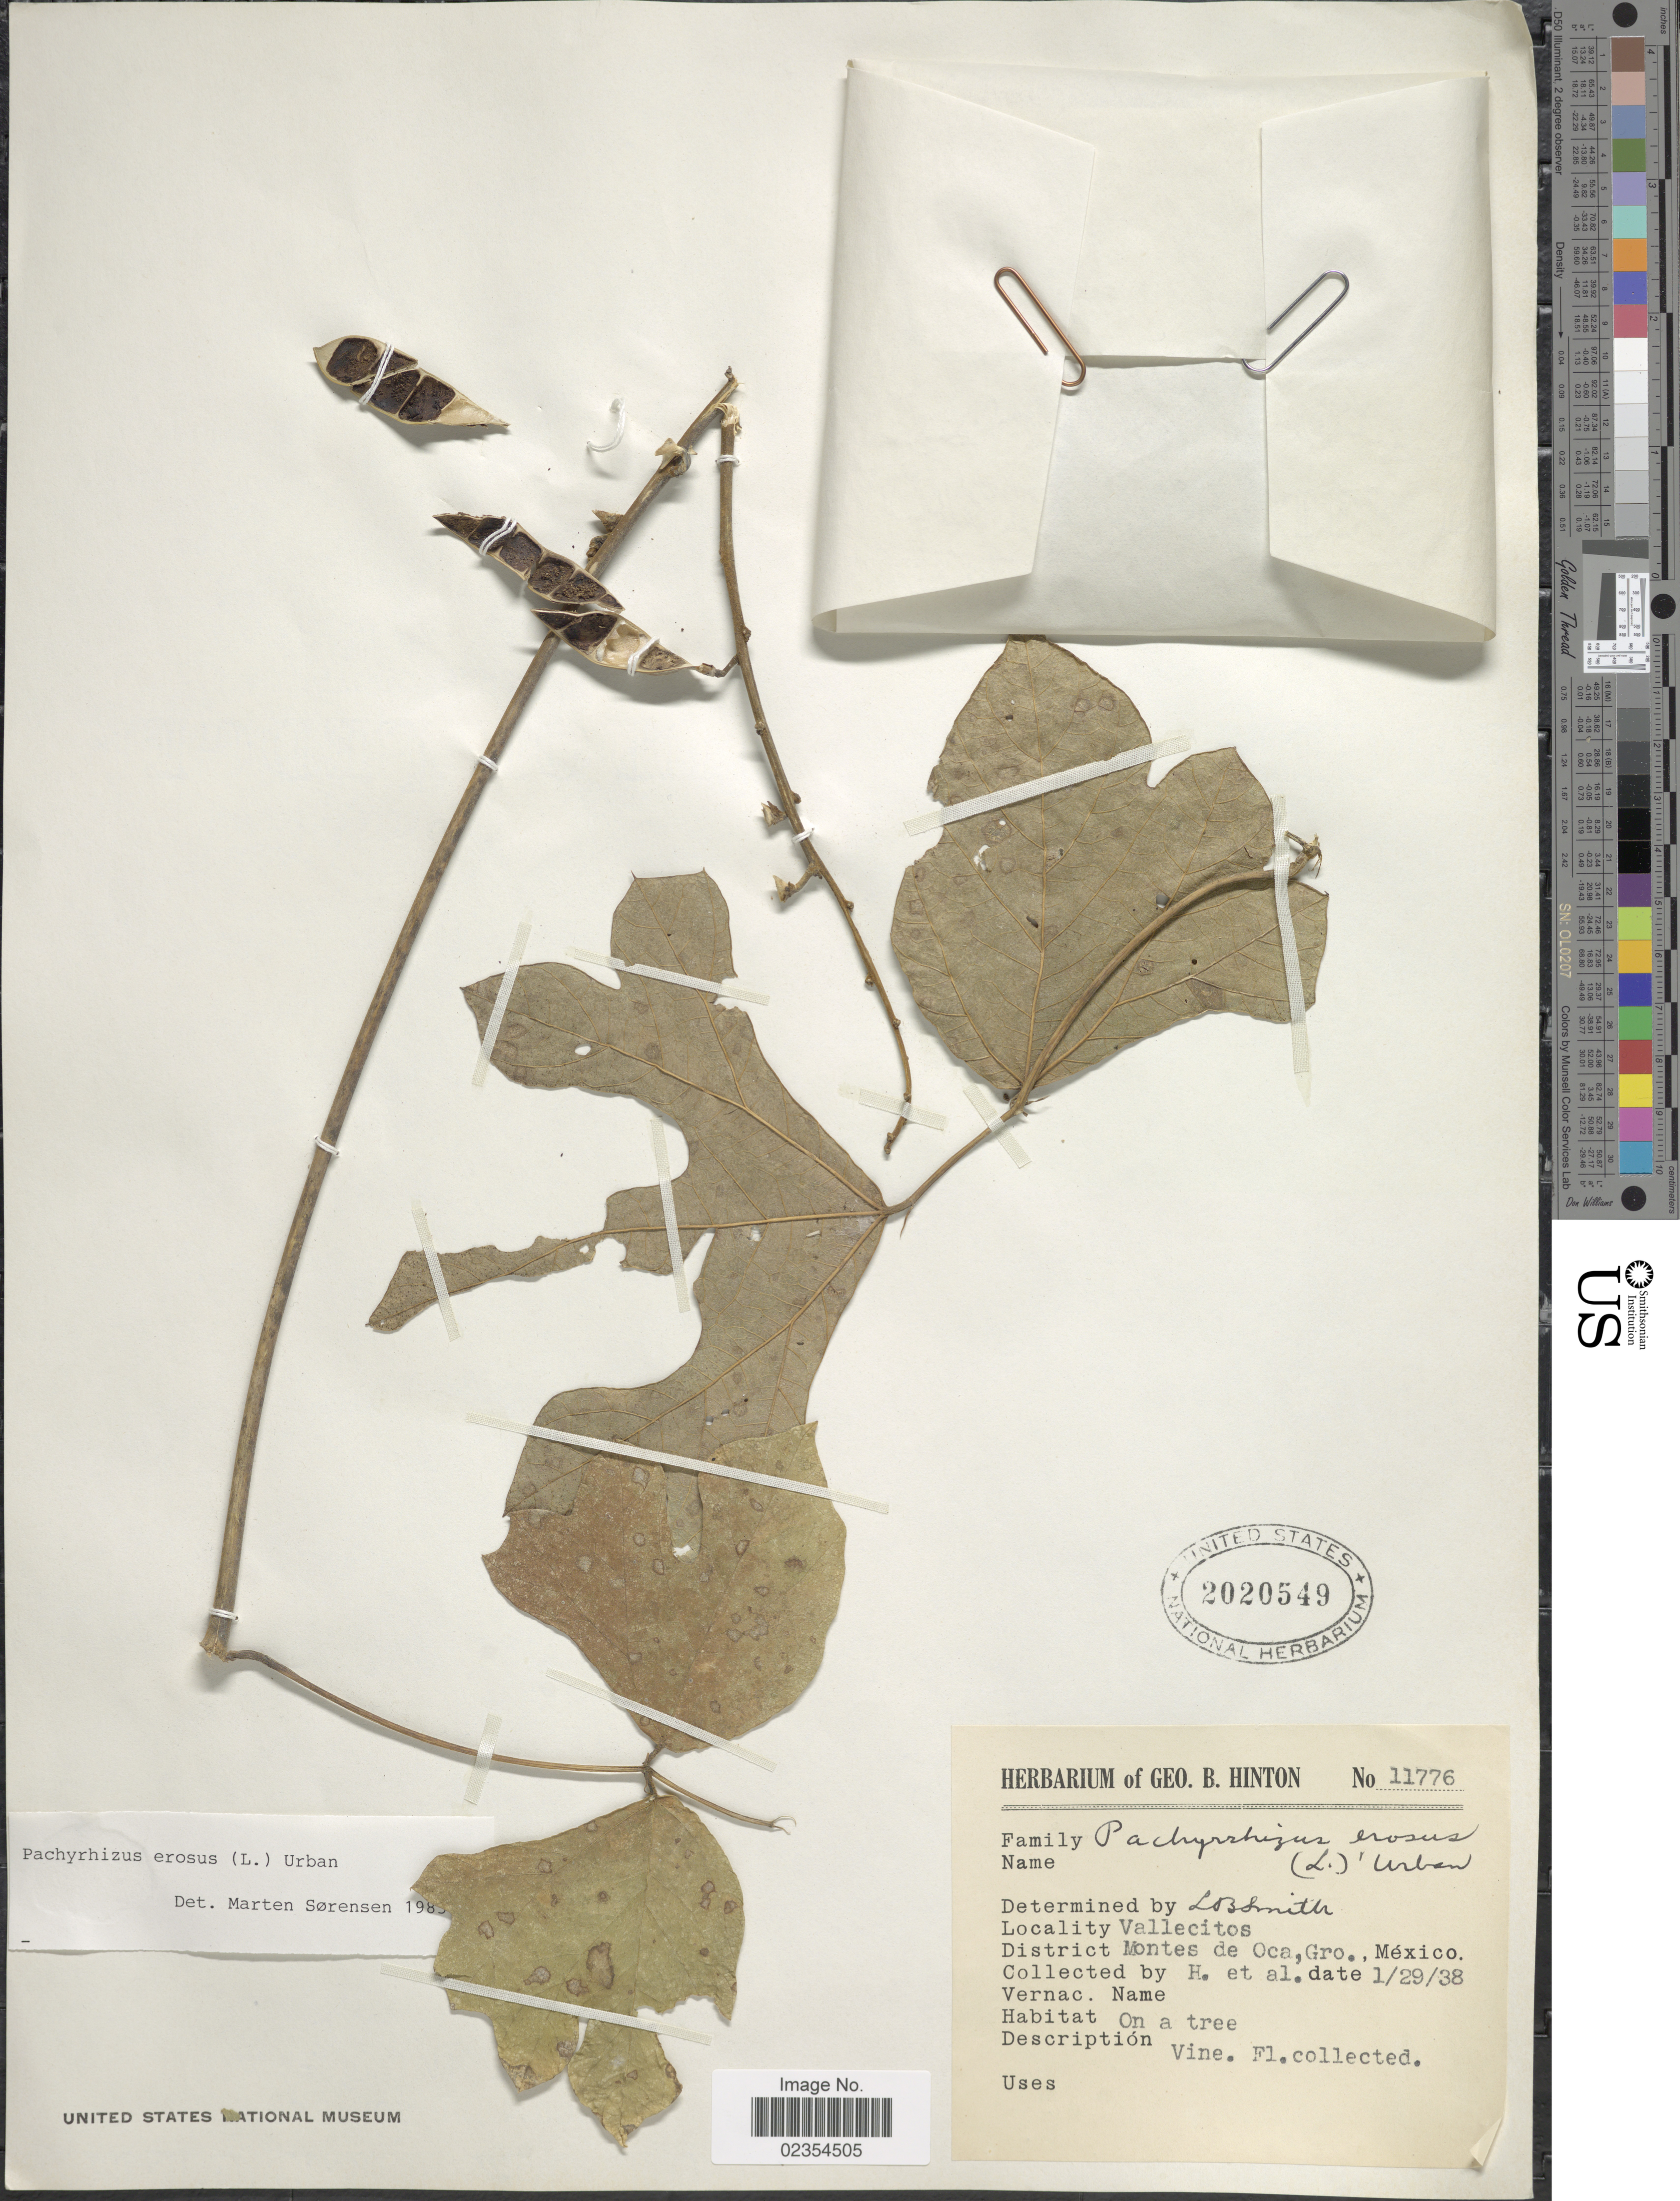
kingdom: Plantae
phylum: Tracheophyta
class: Magnoliopsida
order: Fabales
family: Fabaceae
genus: Pachyrhizus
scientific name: Pachyrhizus erosus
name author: (L.) Urb.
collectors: G. B. Hinton & et al.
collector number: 11776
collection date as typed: Transcribed d/m/y: 29/1/38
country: Mexico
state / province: Guerrero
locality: Vallecitos, District Montes de Oca.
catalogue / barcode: US 2020549